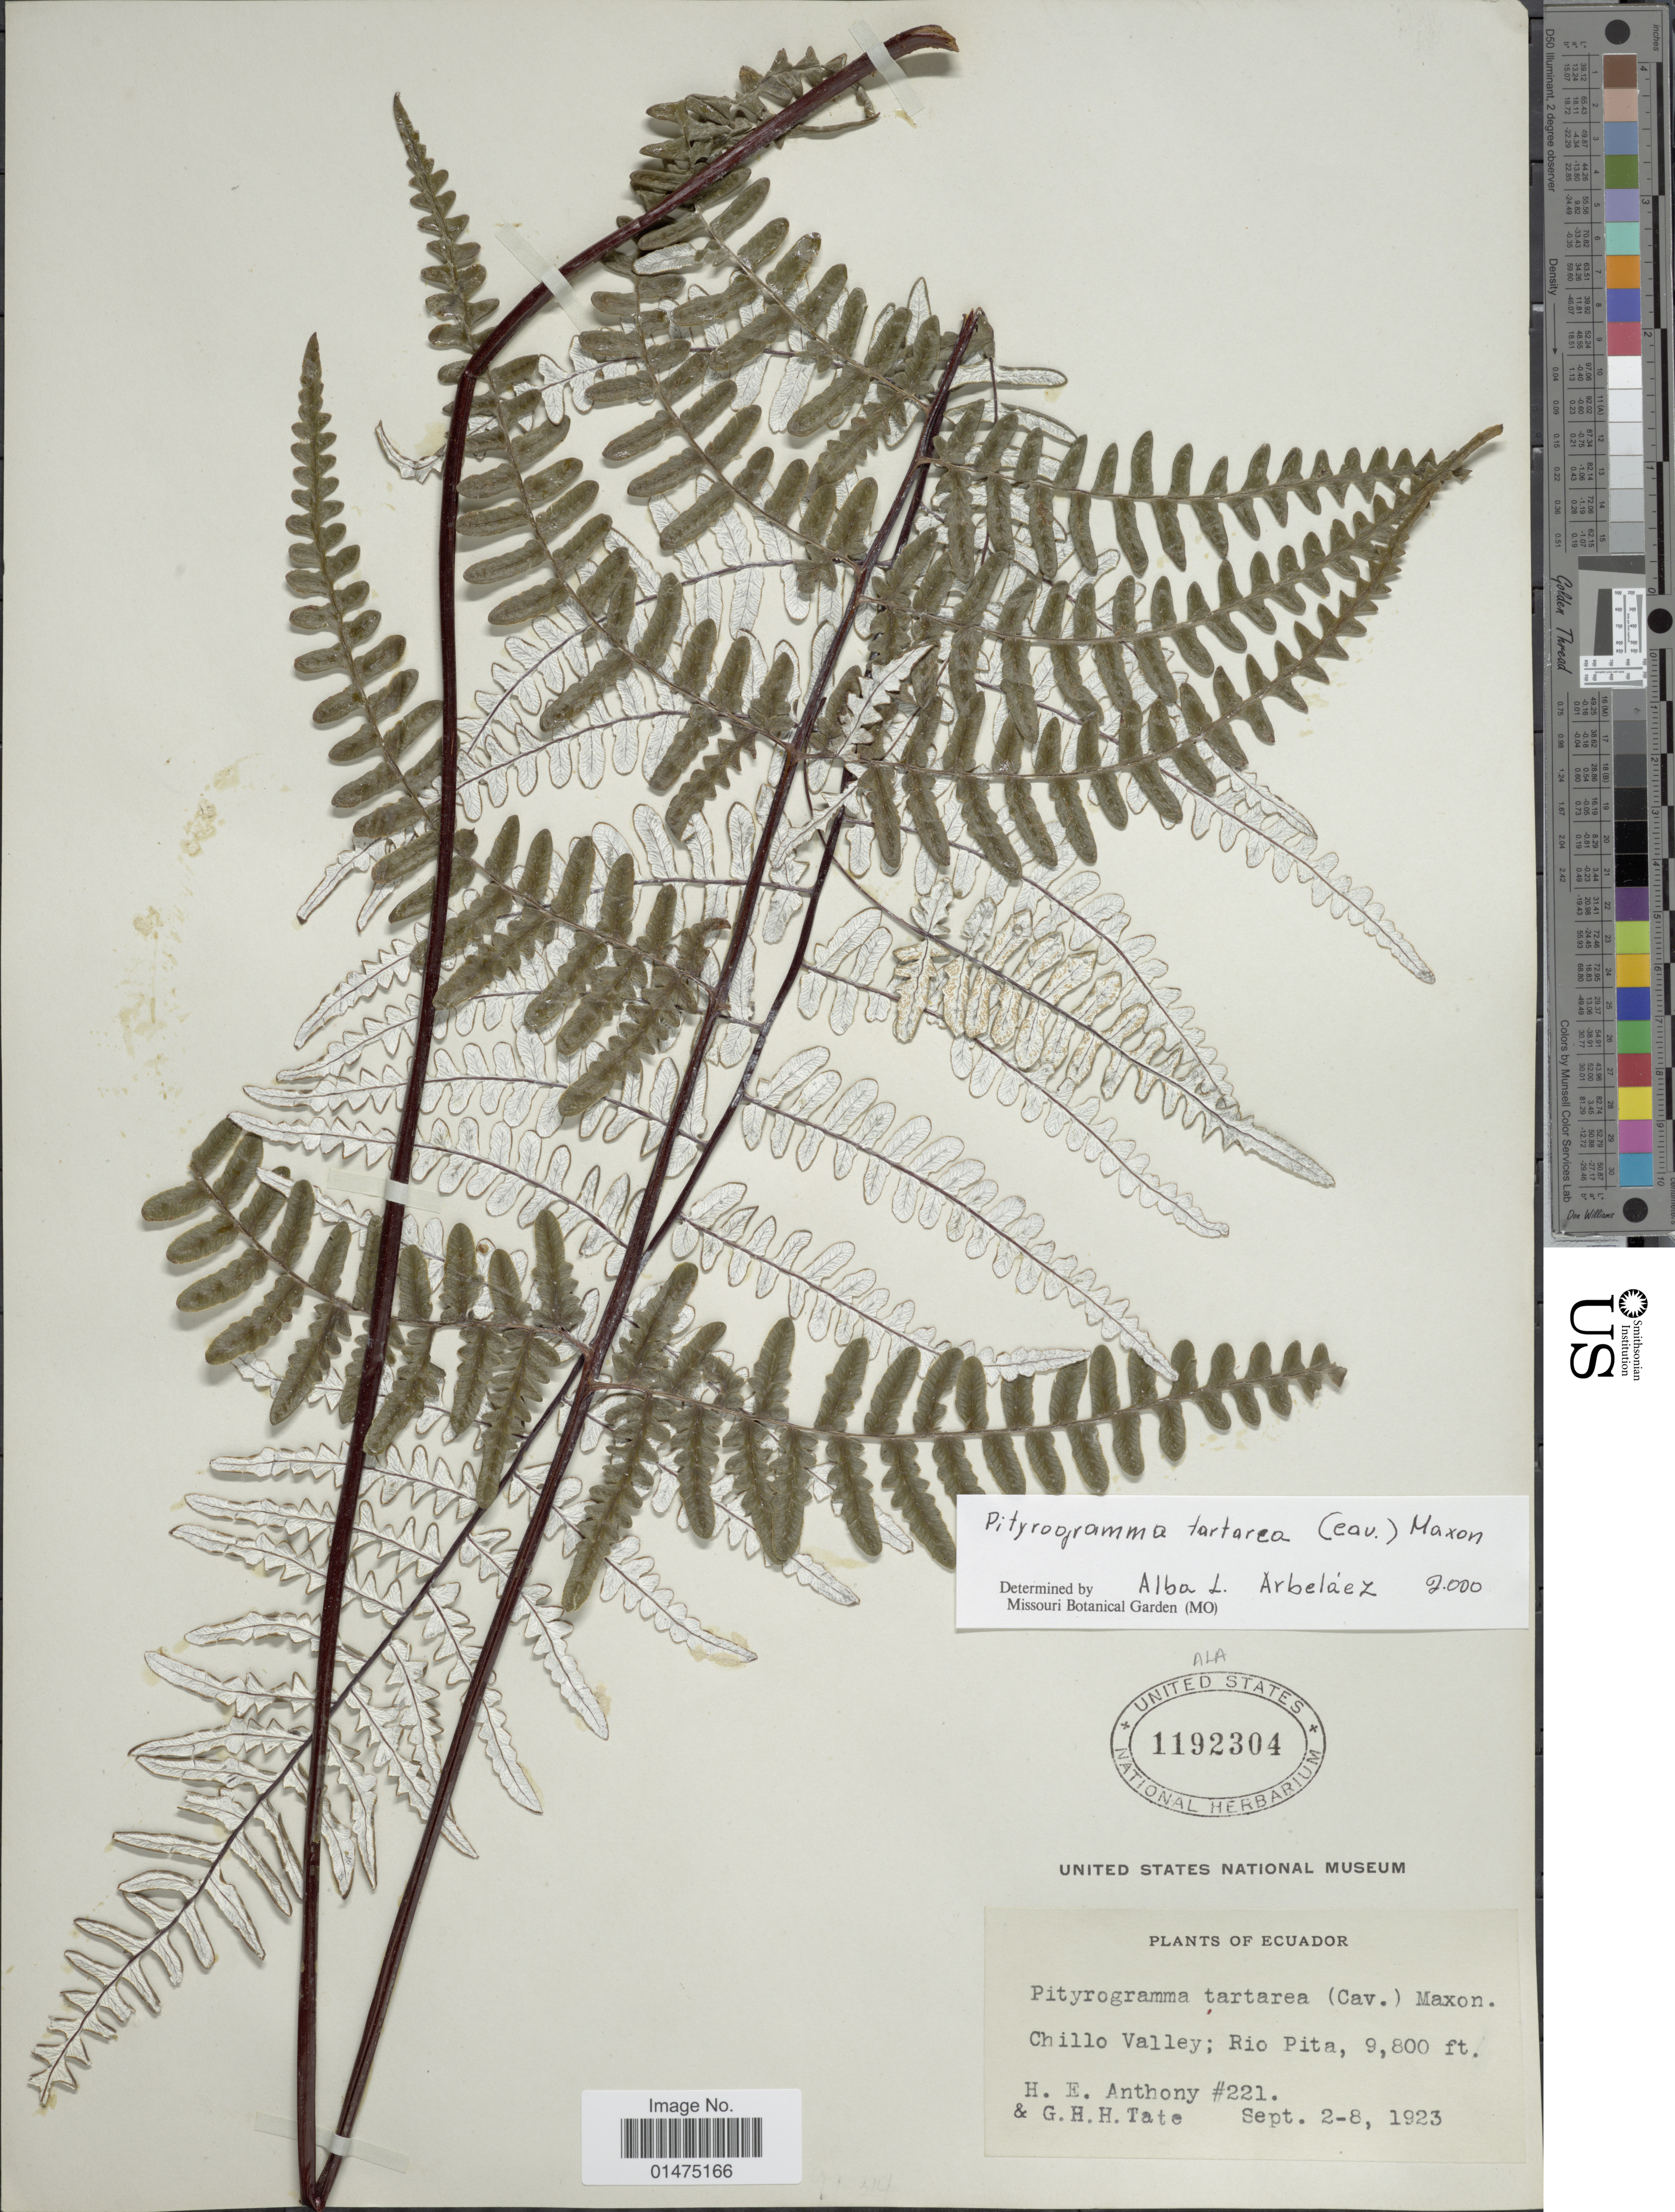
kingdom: Plantae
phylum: Tracheophyta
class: Polypodiopsida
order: Polypodiales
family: Pteridaceae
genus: Pityrogramma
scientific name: Pityrogramma tartarea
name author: (Cav.) Maxon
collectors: H. E. Anthony & G. Tate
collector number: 221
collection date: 1923-09-02/1923-09-08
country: Ecuador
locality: Chillo Valley, Rio Pita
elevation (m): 2987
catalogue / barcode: US 1192304